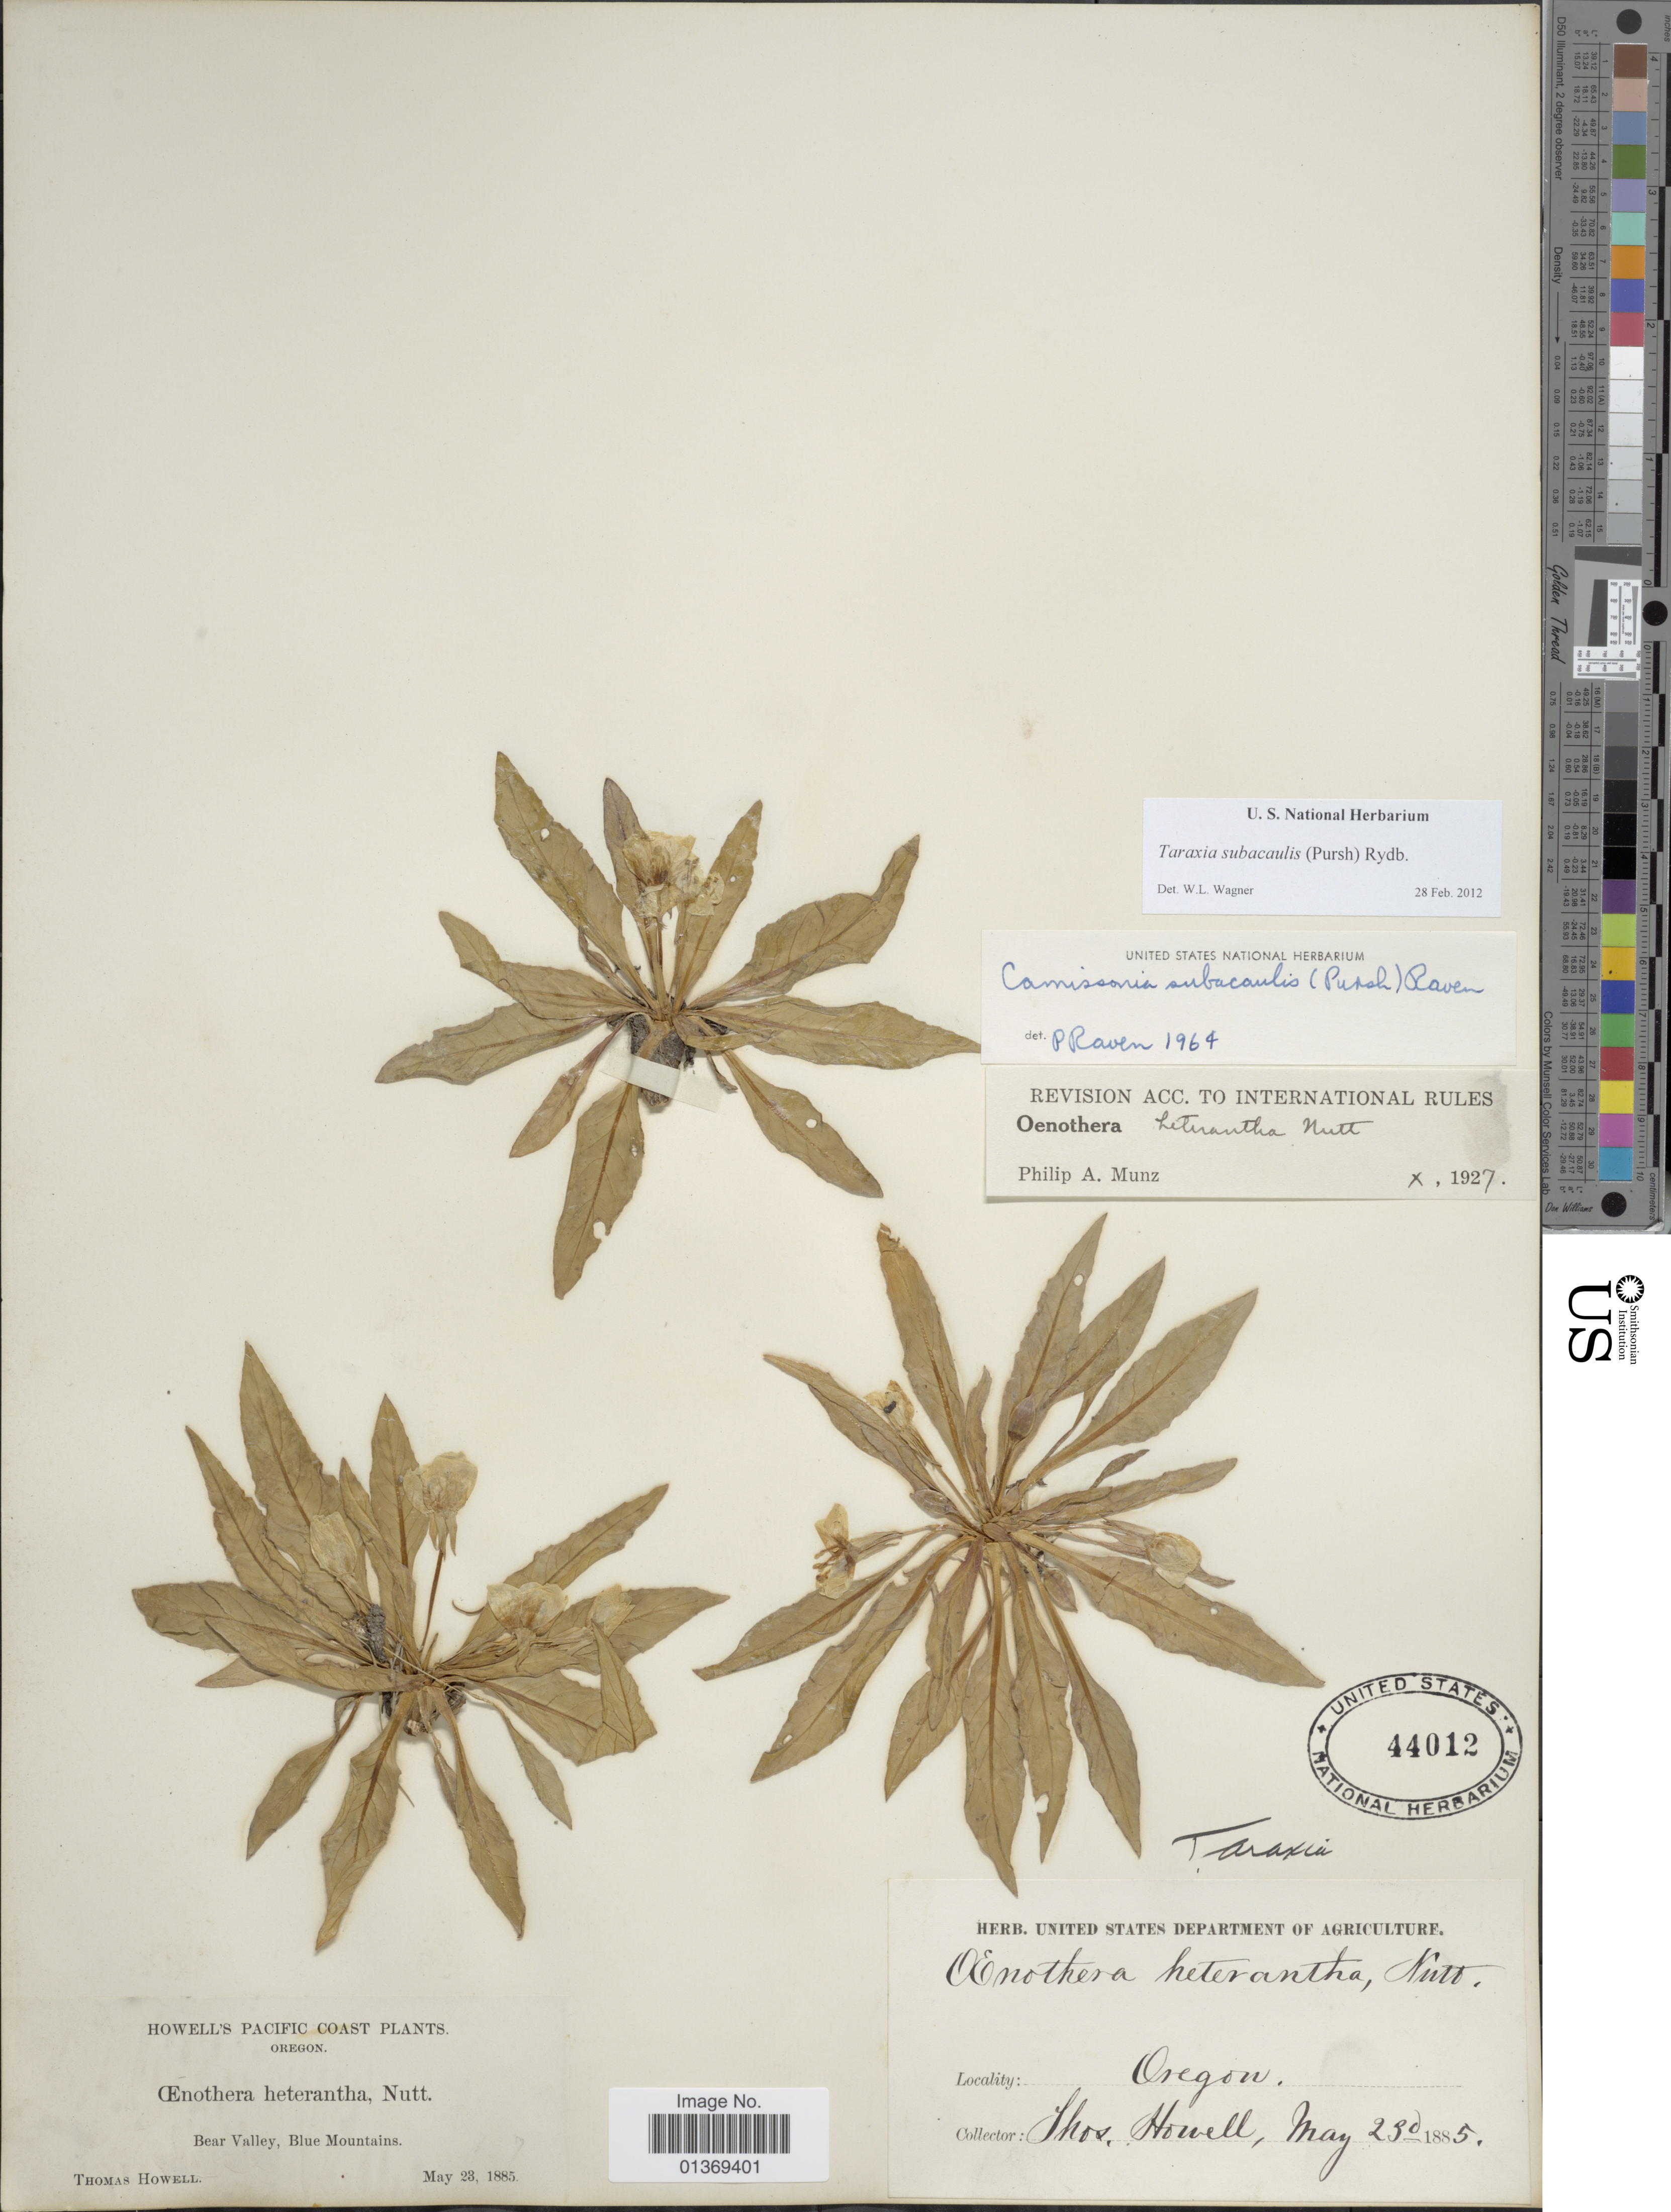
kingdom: Plantae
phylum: Tracheophyta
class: Magnoliopsida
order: Myrtales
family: Onagraceae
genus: Taraxia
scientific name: Taraxia subacaulis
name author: (Pursh) Rydb.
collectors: T. Howell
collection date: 1885-05-23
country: United States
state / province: Oregon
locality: Bear Valley, Blue Mountains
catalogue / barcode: US 44012